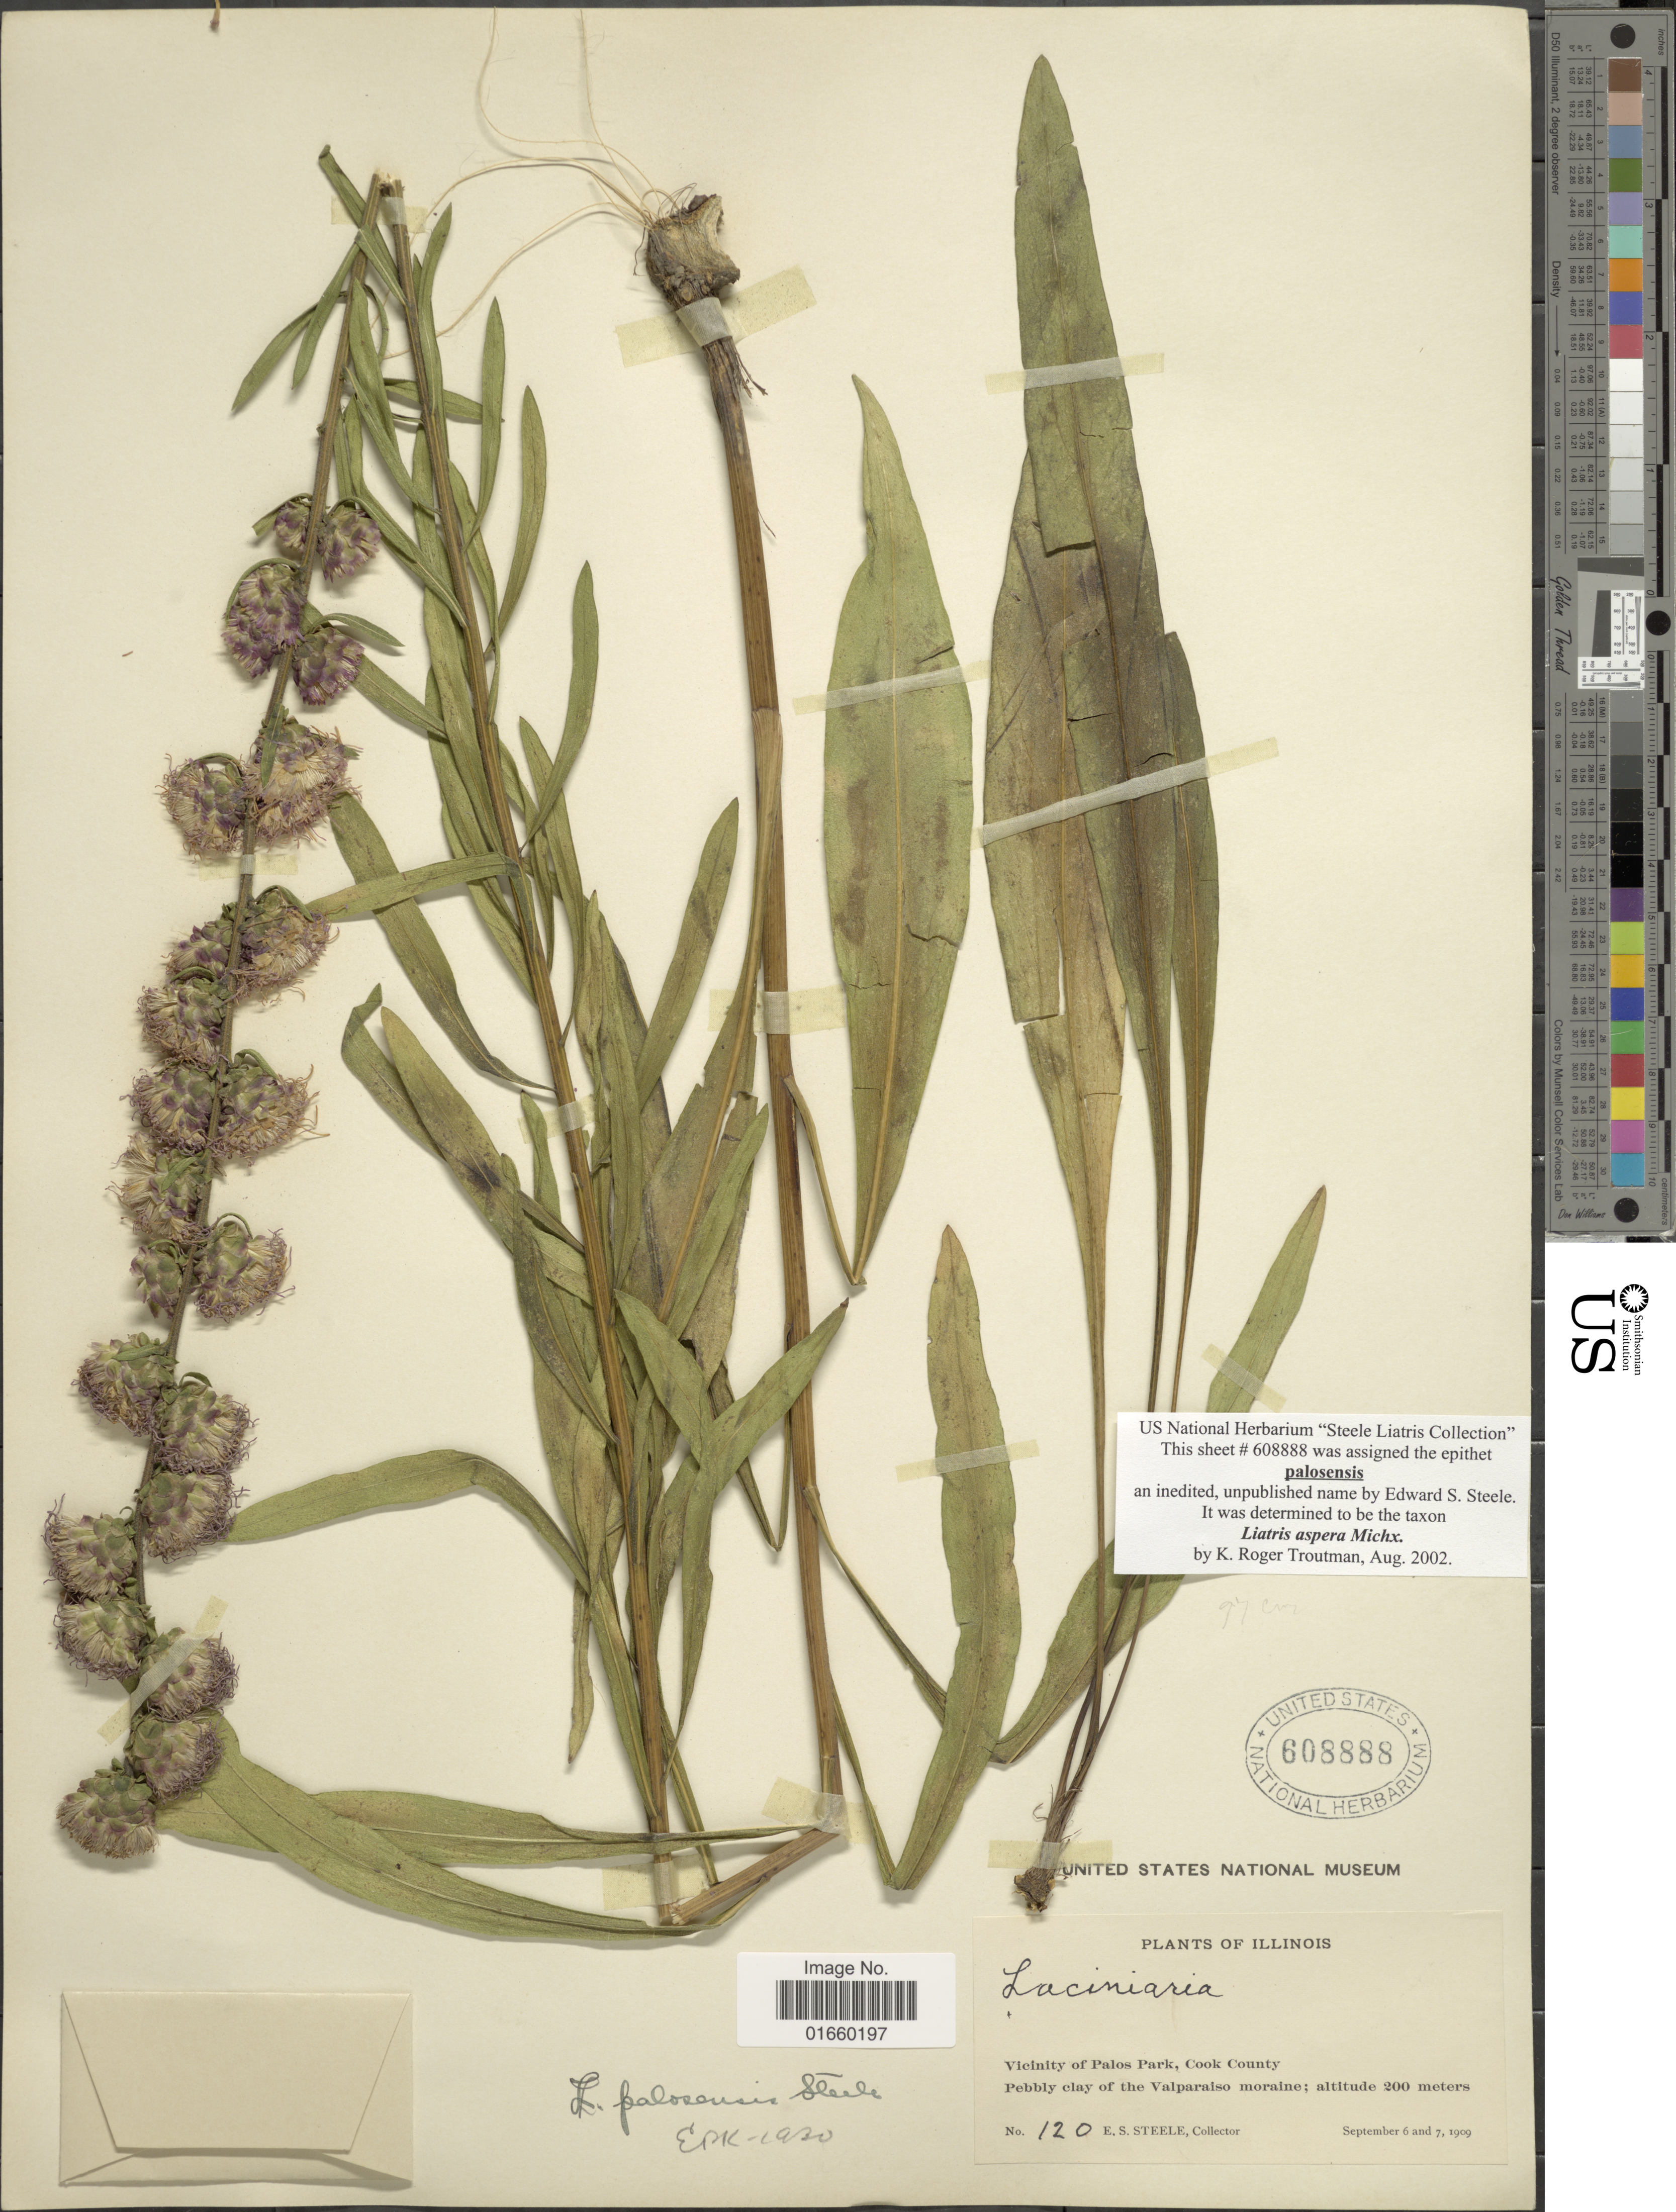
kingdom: Plantae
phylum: Tracheophyta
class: Magnoliopsida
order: Asterales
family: Asteraceae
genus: Liatris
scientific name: Liatris aspera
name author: Michx.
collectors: E. Steele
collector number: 120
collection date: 1909-09-06/1909-09-07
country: United States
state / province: Illinois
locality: Vicinity of Palos Park, Cook County Pebbly clay of the Valparaiso moraine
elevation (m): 200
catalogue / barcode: US 608888